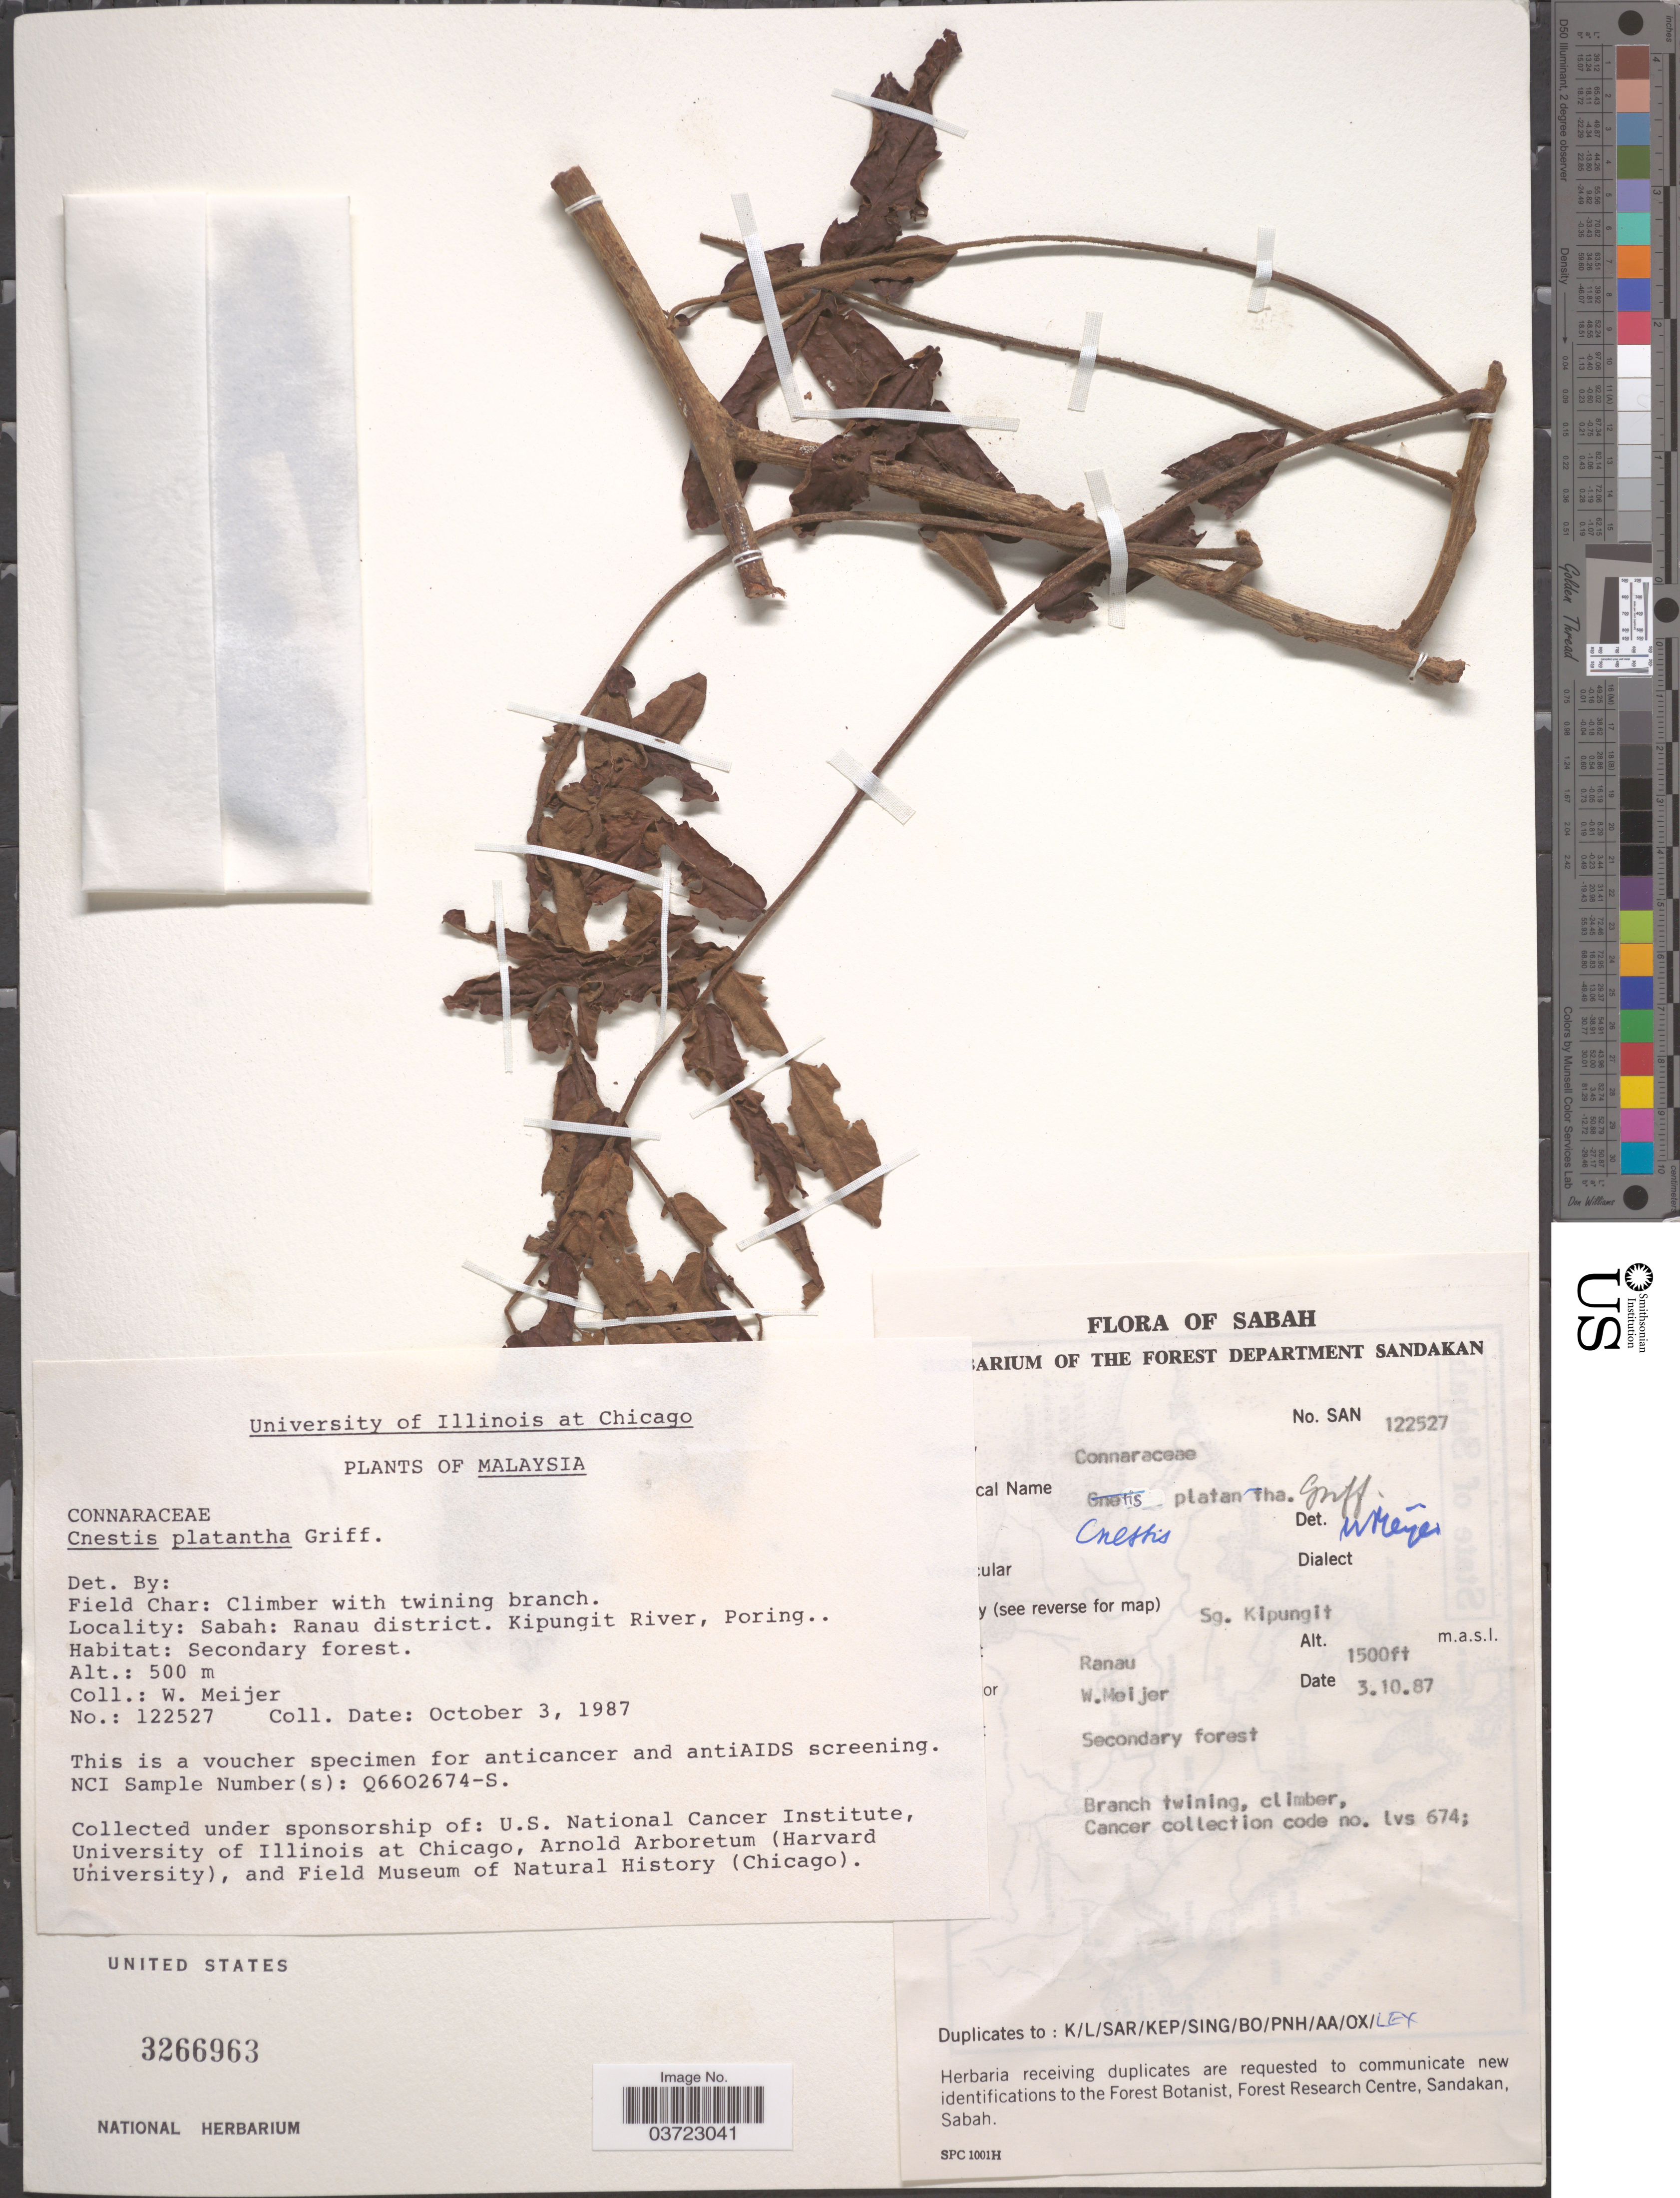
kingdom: Plantae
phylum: Tracheophyta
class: Magnoliopsida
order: Oxalidales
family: Connaraceae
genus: Cnestis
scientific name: Cnestis palala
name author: (Lour.) Merr.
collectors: W. Meijer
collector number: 122527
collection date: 1987-10-03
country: Malaysia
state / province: Sabah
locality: Ranau district. Kipungit River, Poring. Sg. Kipungit.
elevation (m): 457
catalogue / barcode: US 3266963